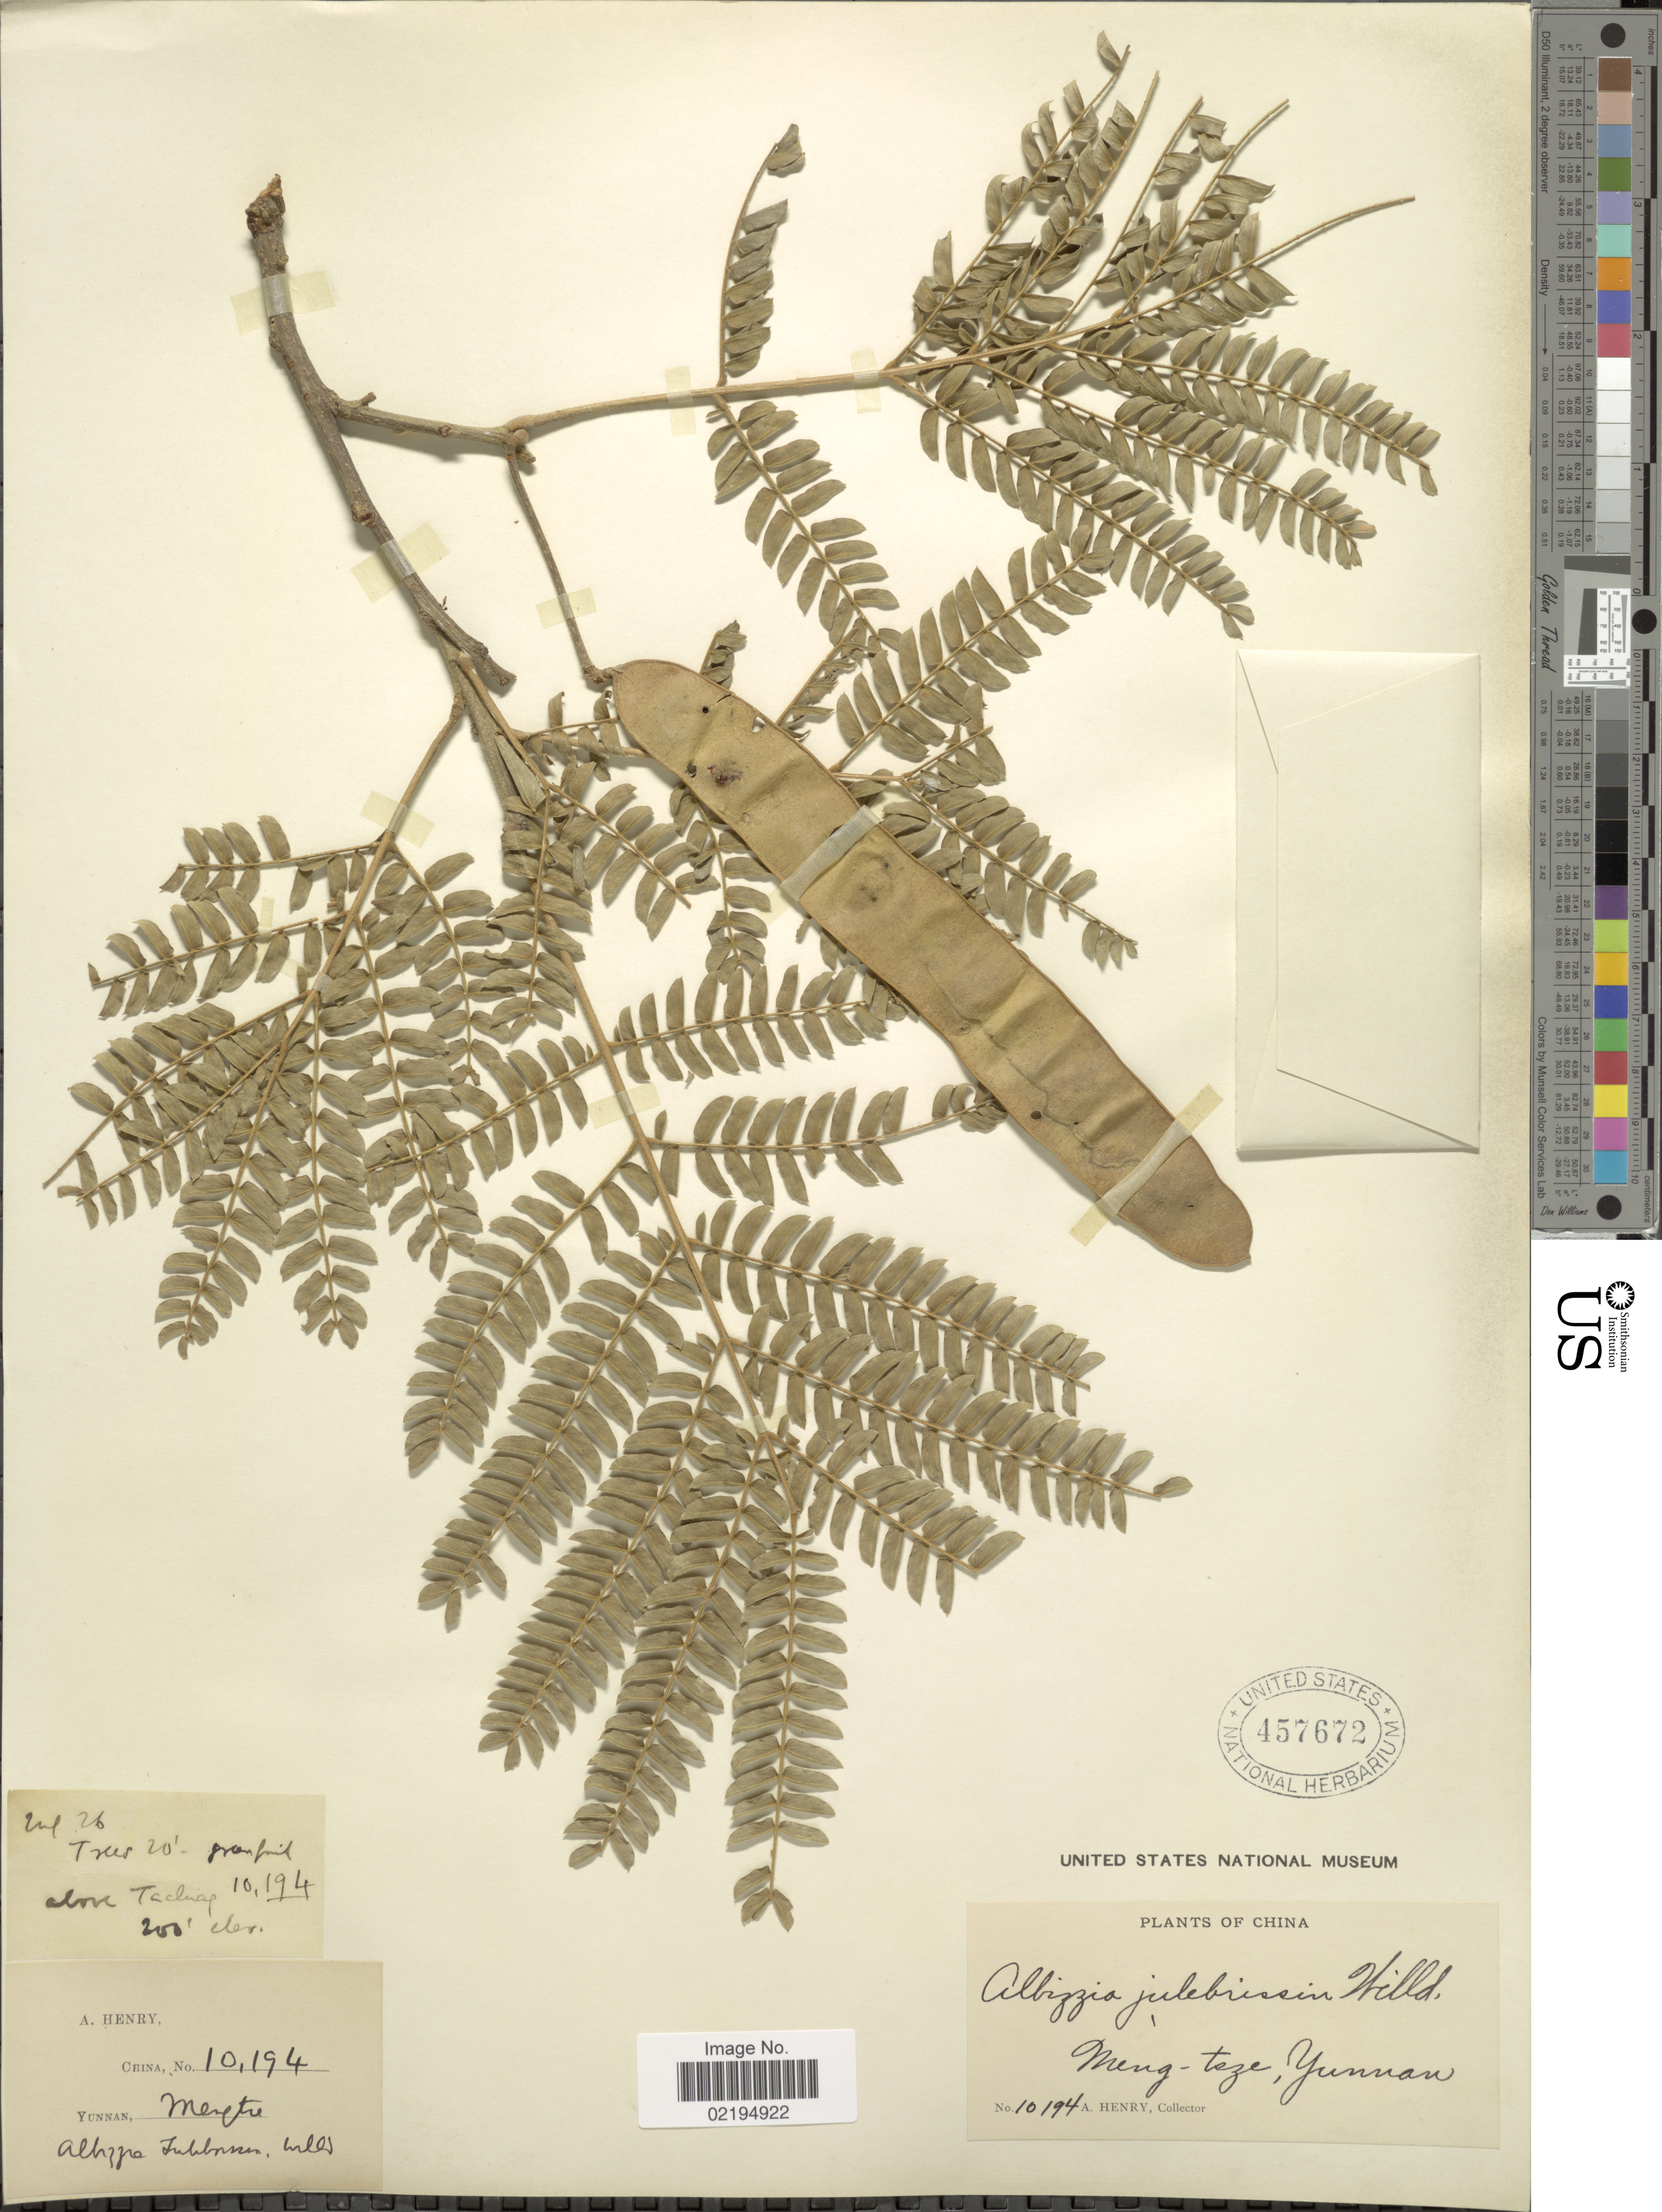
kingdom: Plantae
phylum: Tracheophyta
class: Magnoliopsida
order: Fabales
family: Fabaceae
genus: Albizia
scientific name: Albizia julibrissin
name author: Durazz.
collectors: A. Henry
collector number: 10194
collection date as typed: Jul 26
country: China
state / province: Yunnan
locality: Meng-tze, above Tachiang.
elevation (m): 61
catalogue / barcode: US 457672